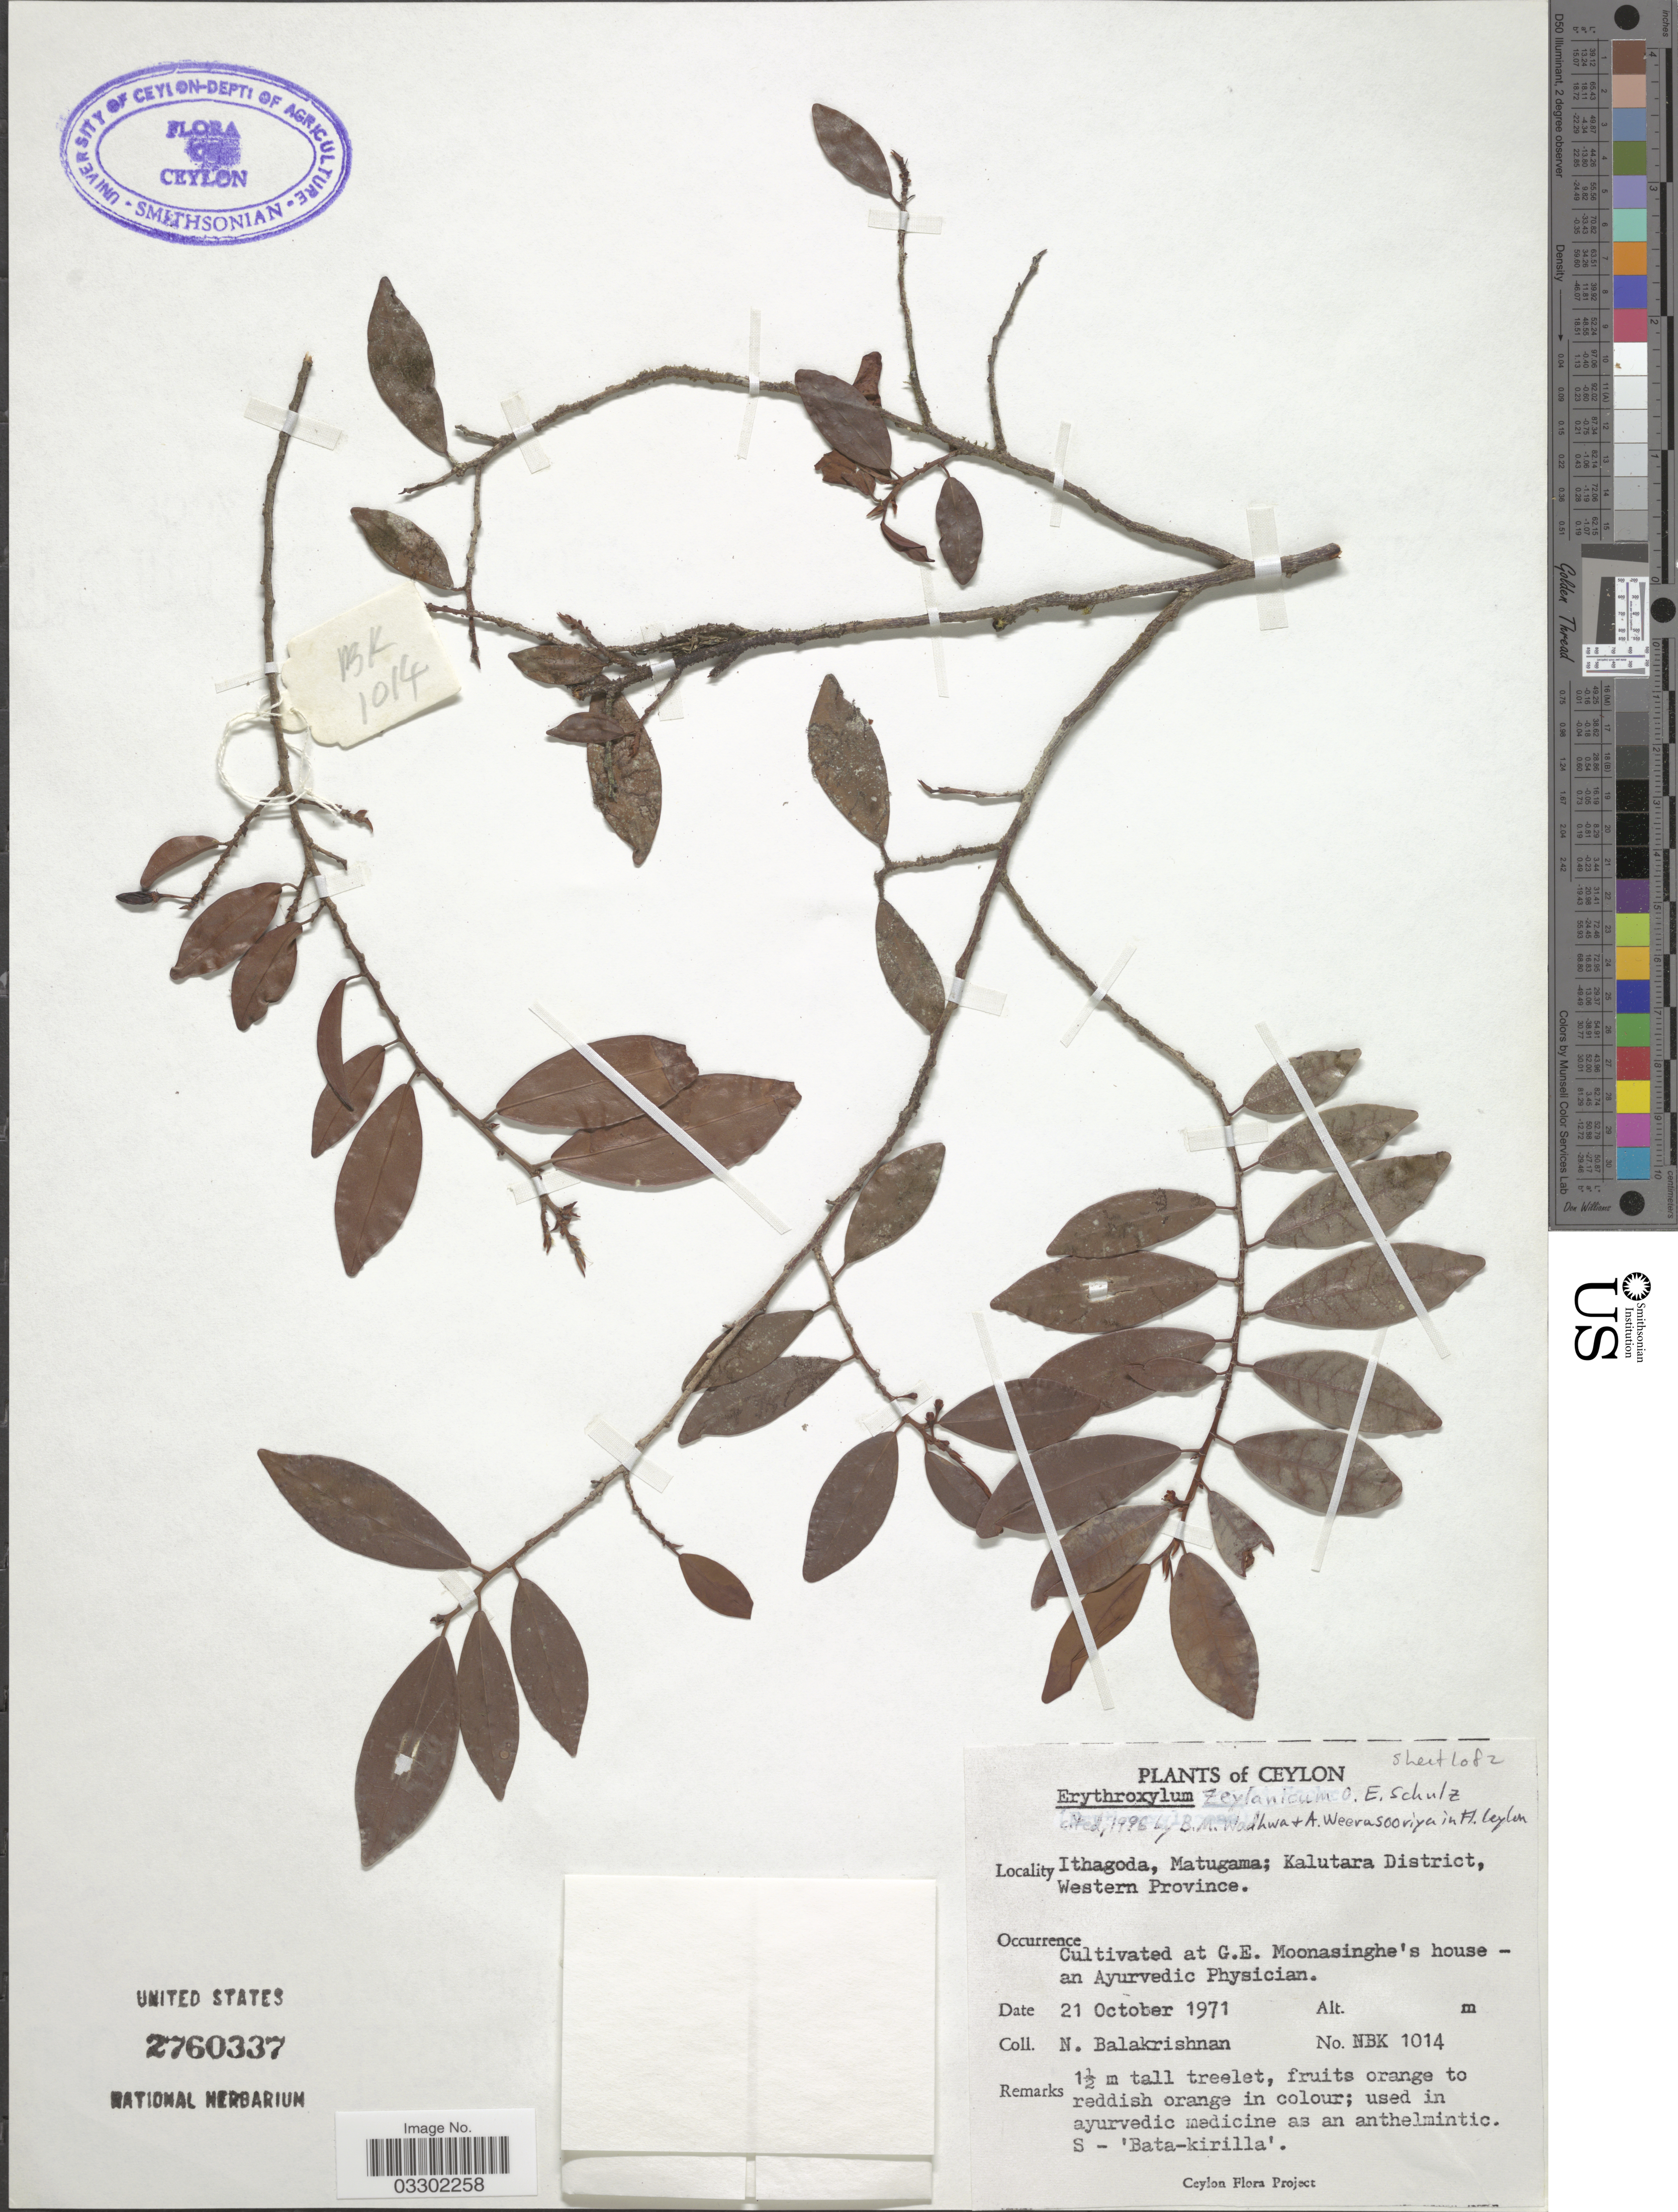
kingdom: Plantae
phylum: Tracheophyta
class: Magnoliopsida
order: Malpighiales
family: Erythroxylaceae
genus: Erythroxylum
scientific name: Erythroxylum zeylanicum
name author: O.E. Schulz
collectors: N. Balakrishnan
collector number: NBK1014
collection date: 1971-10-21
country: Sri Lanka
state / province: Western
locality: Ceylon, Ithagoda, Matugama; Kalutara District, At G.E. Moonasinghe's house - an Ayurvedic Physician.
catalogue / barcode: US 2760337